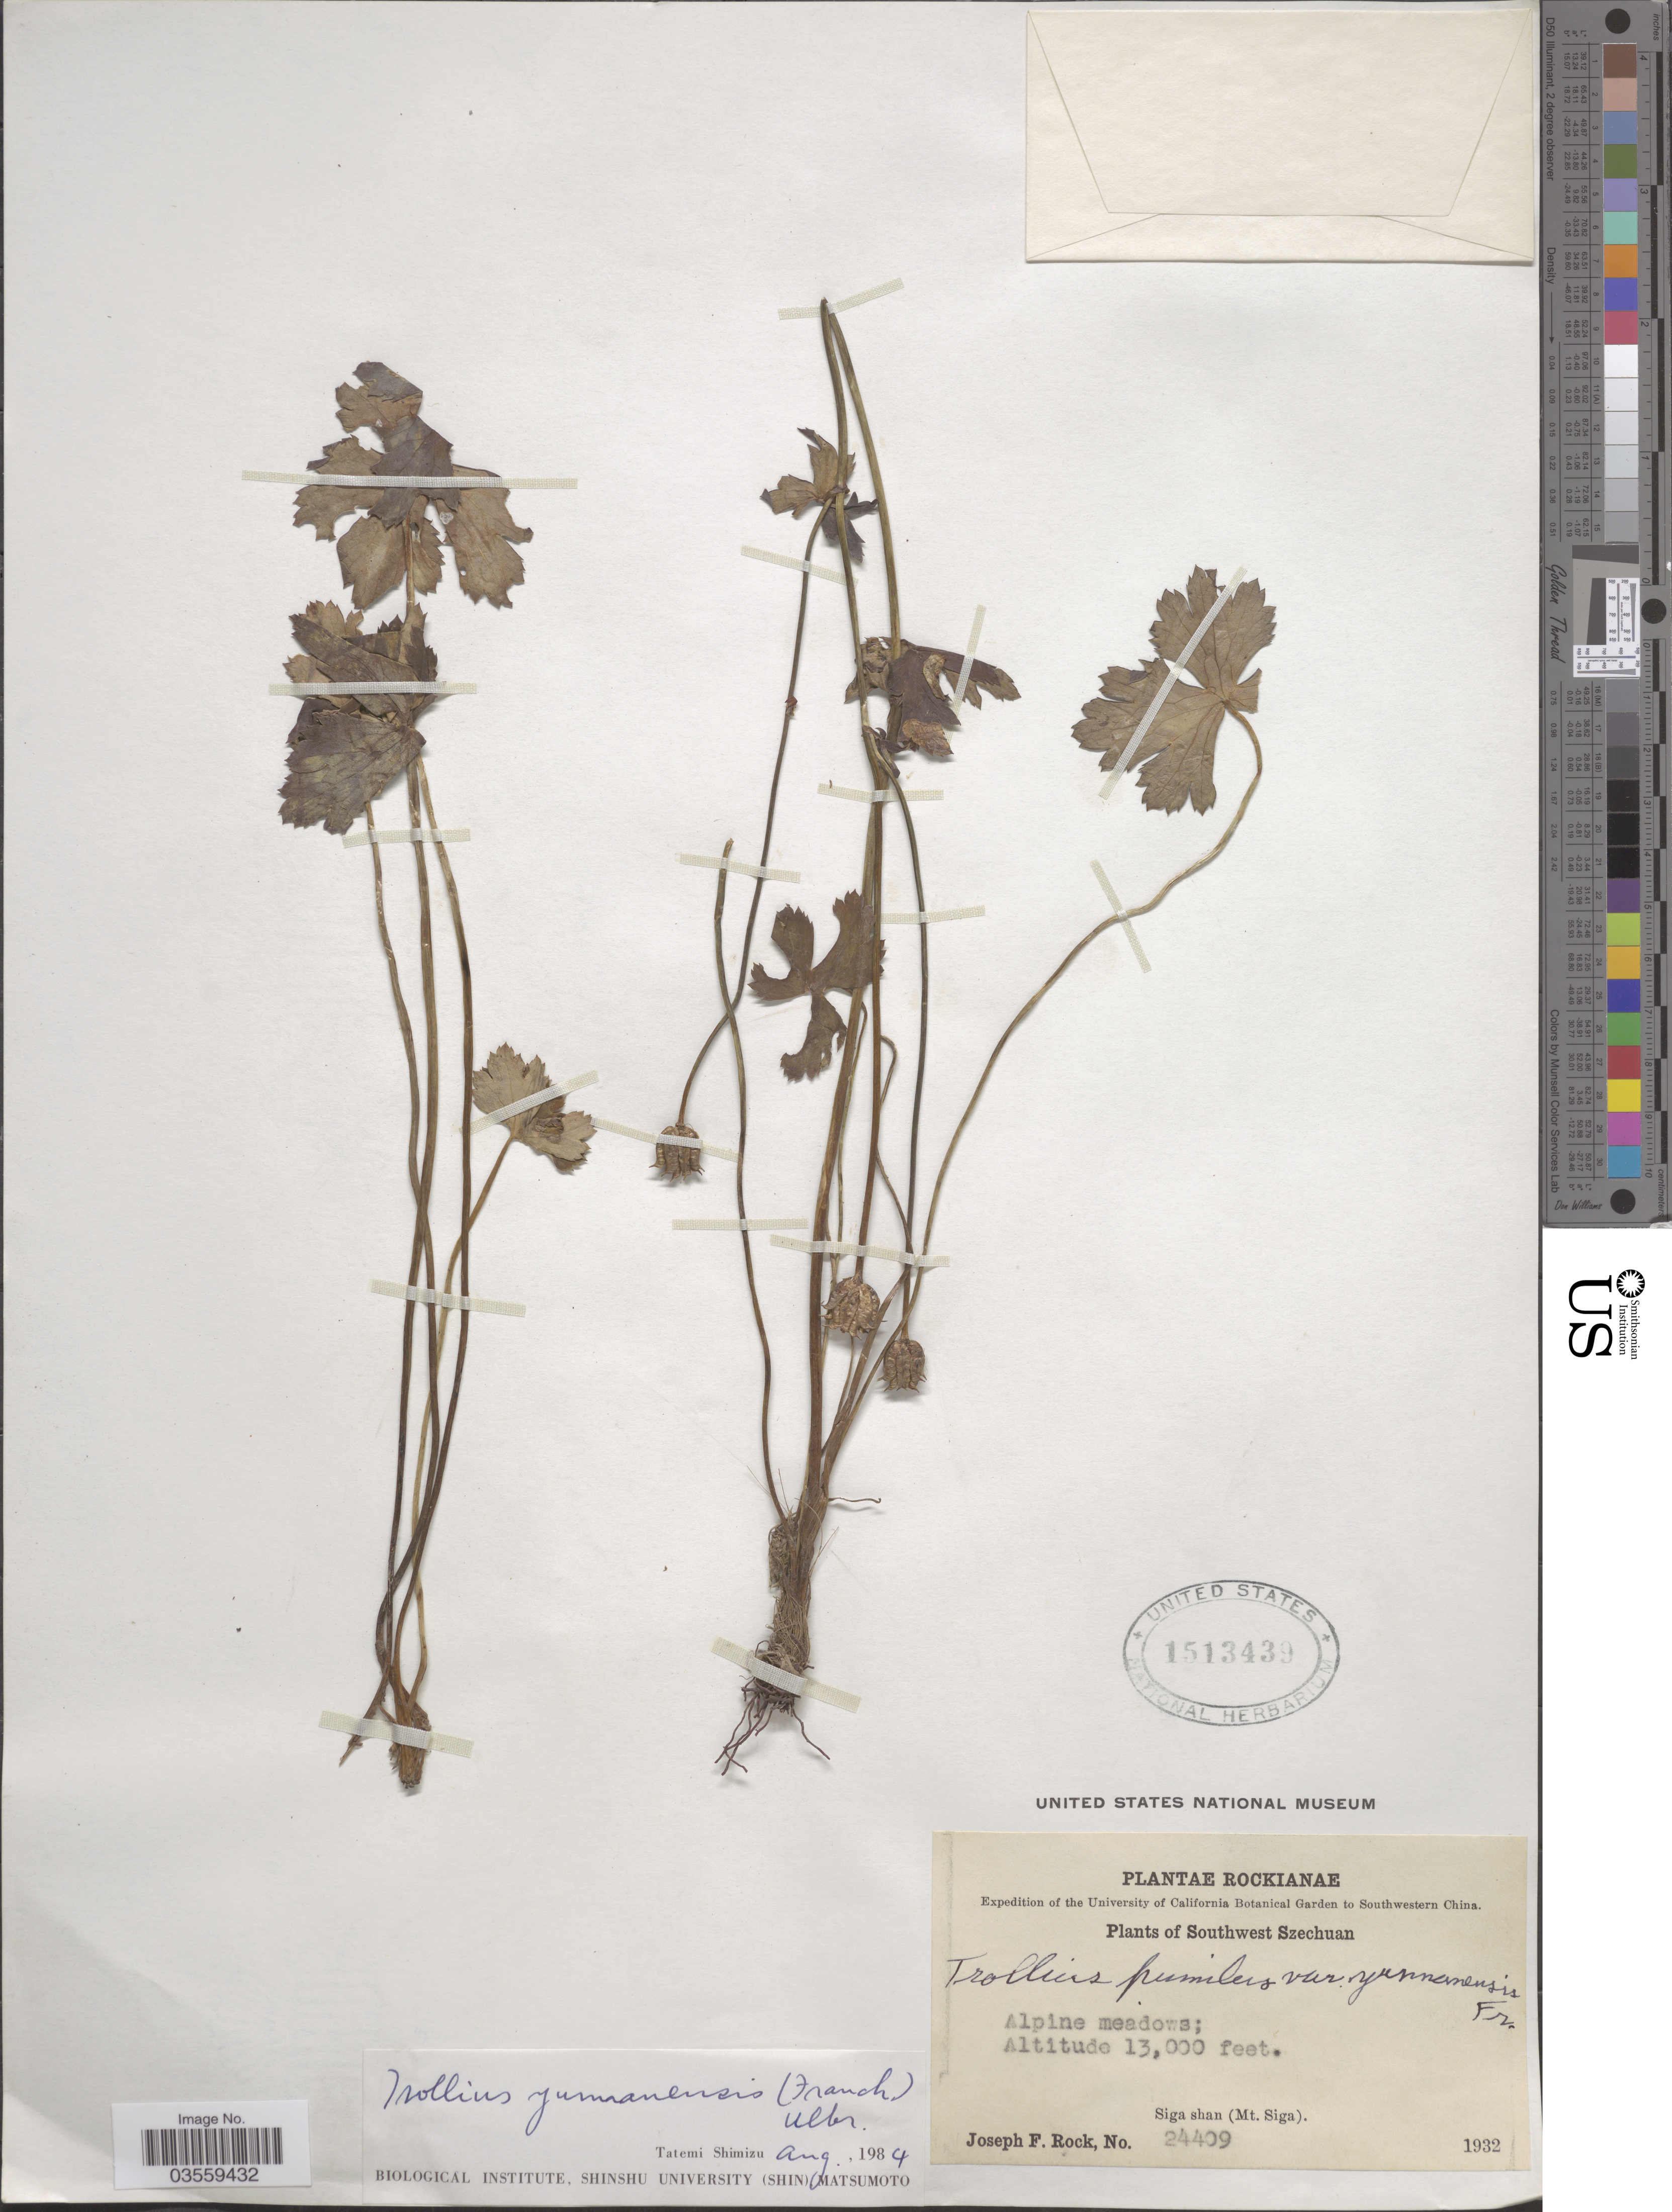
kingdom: Plantae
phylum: Tracheophyta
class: Magnoliopsida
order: Ranunculales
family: Ranunculaceae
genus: Trollius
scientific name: Trollius yunnanensis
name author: Ulbr.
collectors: J. F. Rock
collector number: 24409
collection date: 1932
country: China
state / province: Sichuan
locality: Southwest Szechuan. Siga shan (Mt. Shiga).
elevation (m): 3962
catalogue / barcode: US 1513439